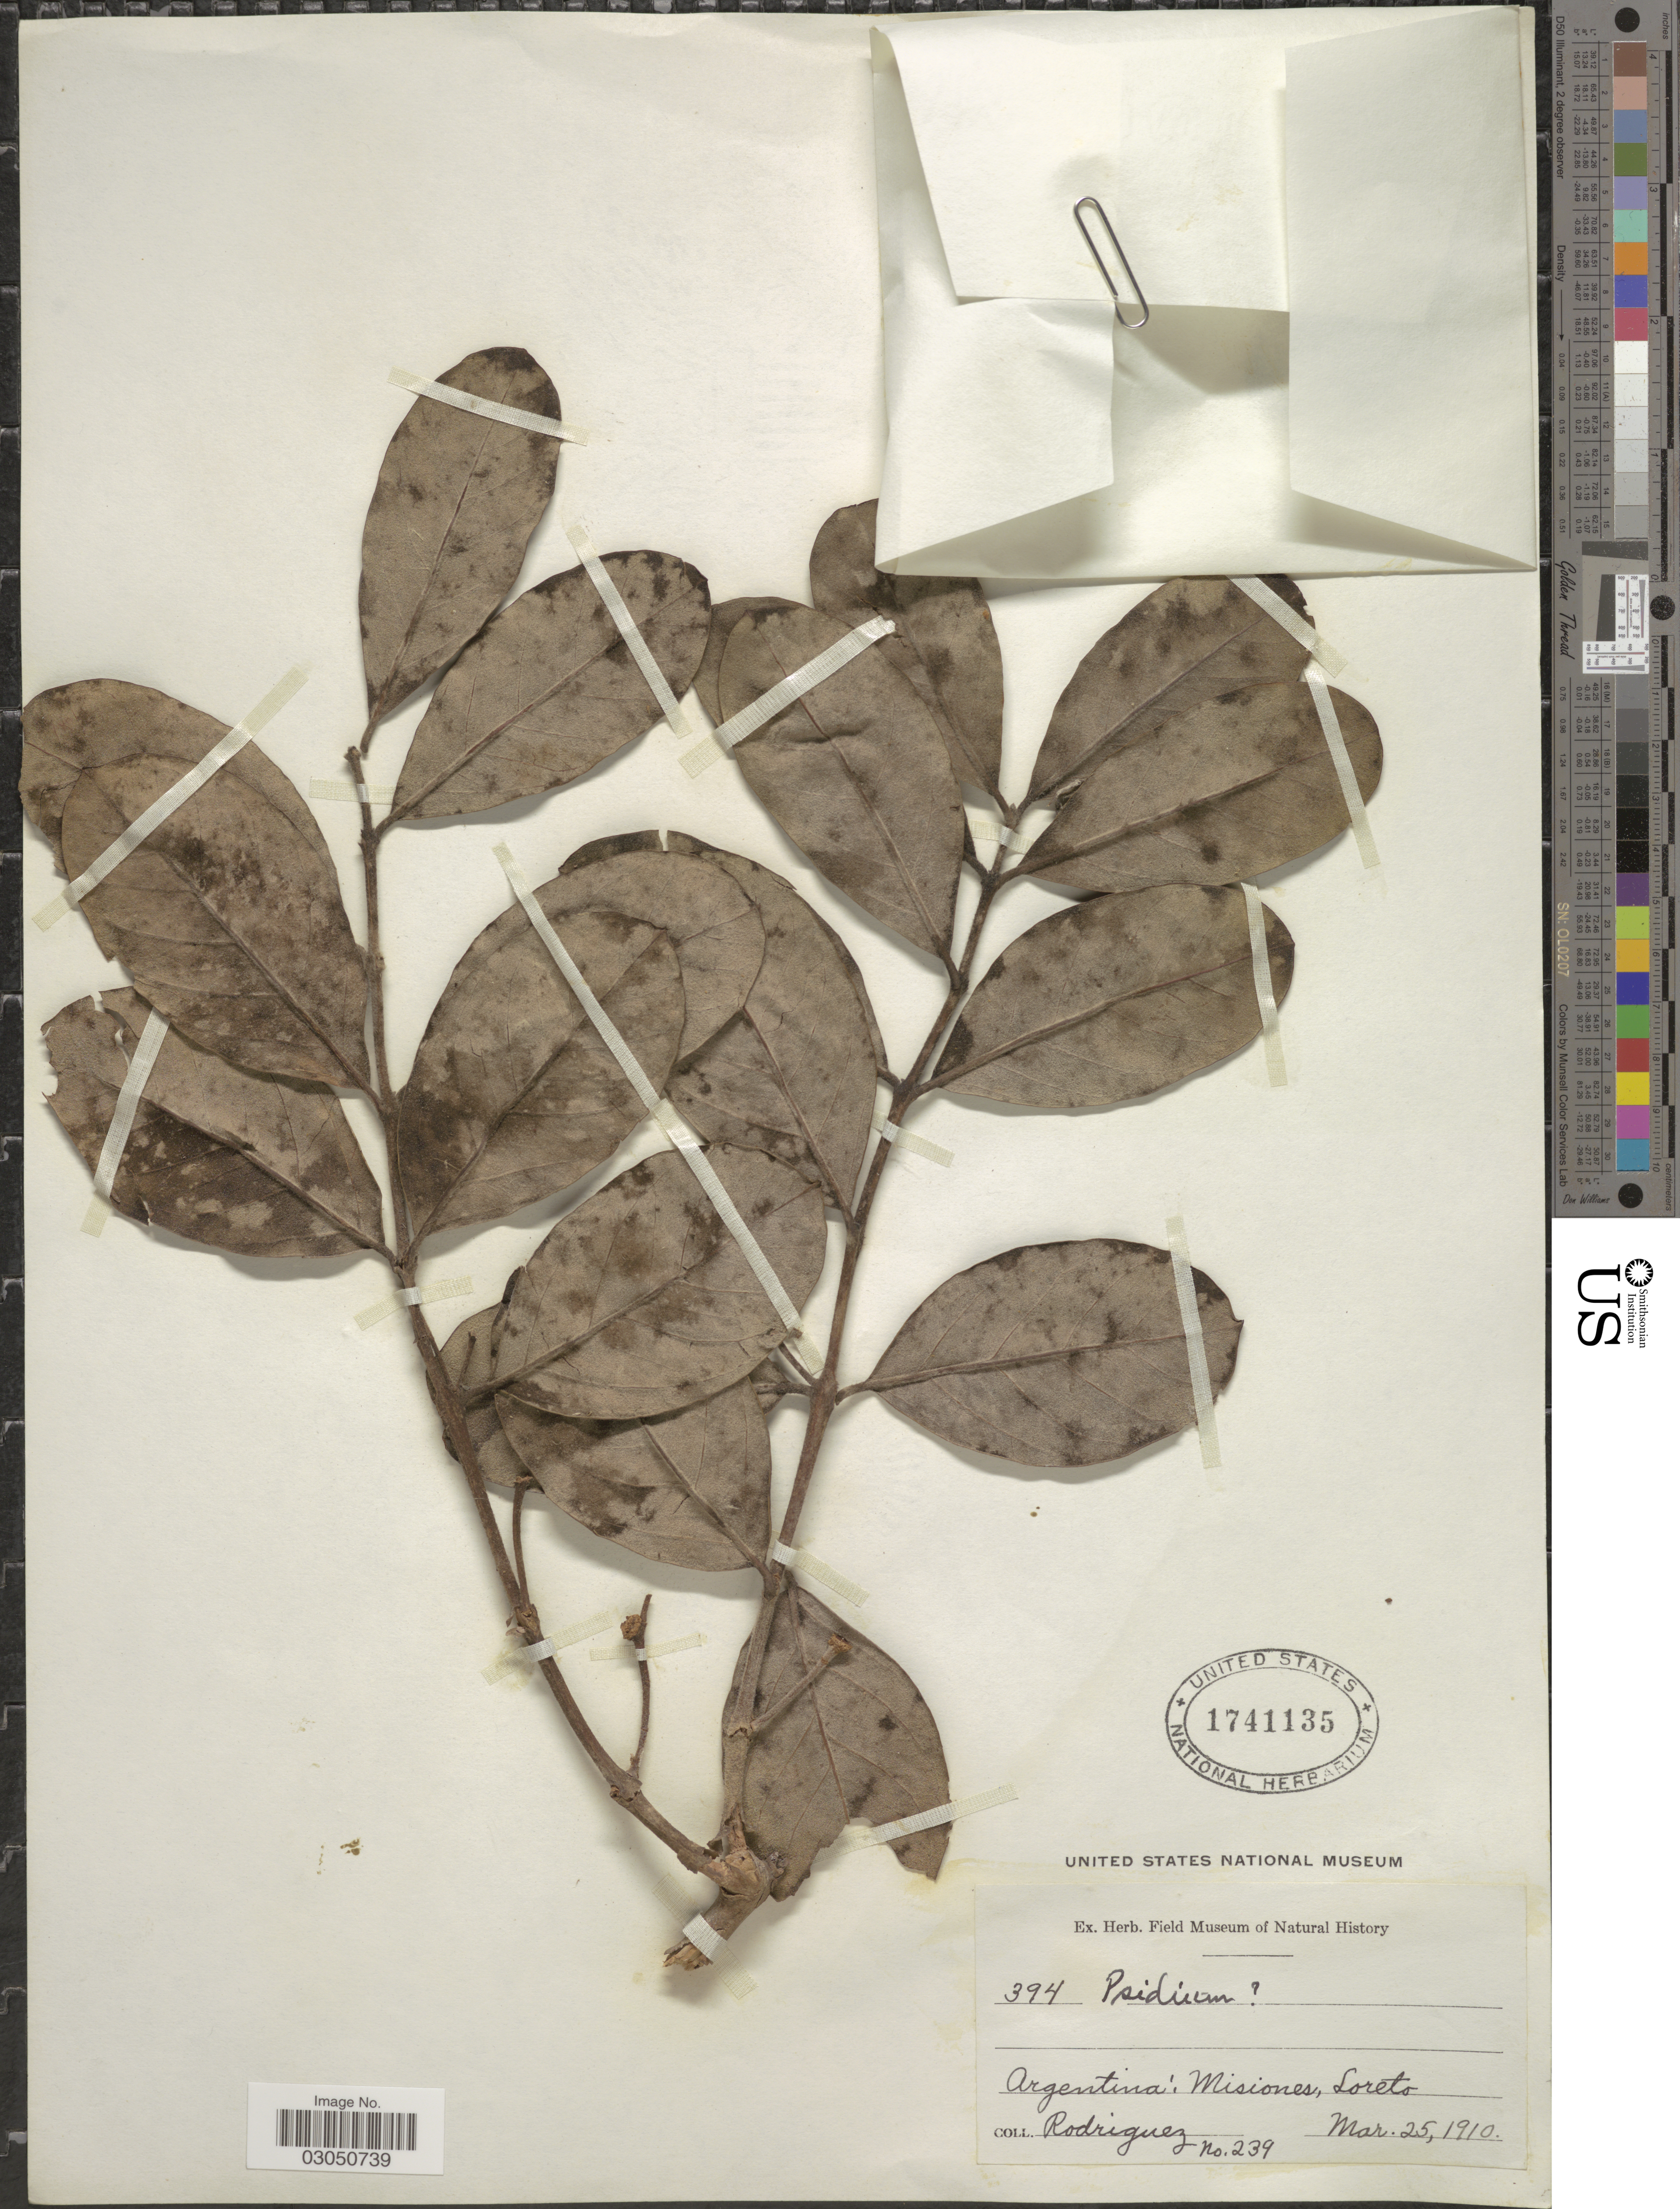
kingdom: Plantae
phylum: Tracheophyta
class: Magnoliopsida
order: Myrtales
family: Myrtaceae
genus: Psidium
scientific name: Psidium sp.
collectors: Rodriguez, --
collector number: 239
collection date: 1910-03-25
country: Argentina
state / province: Misiones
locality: Loreto.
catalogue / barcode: US 1741135